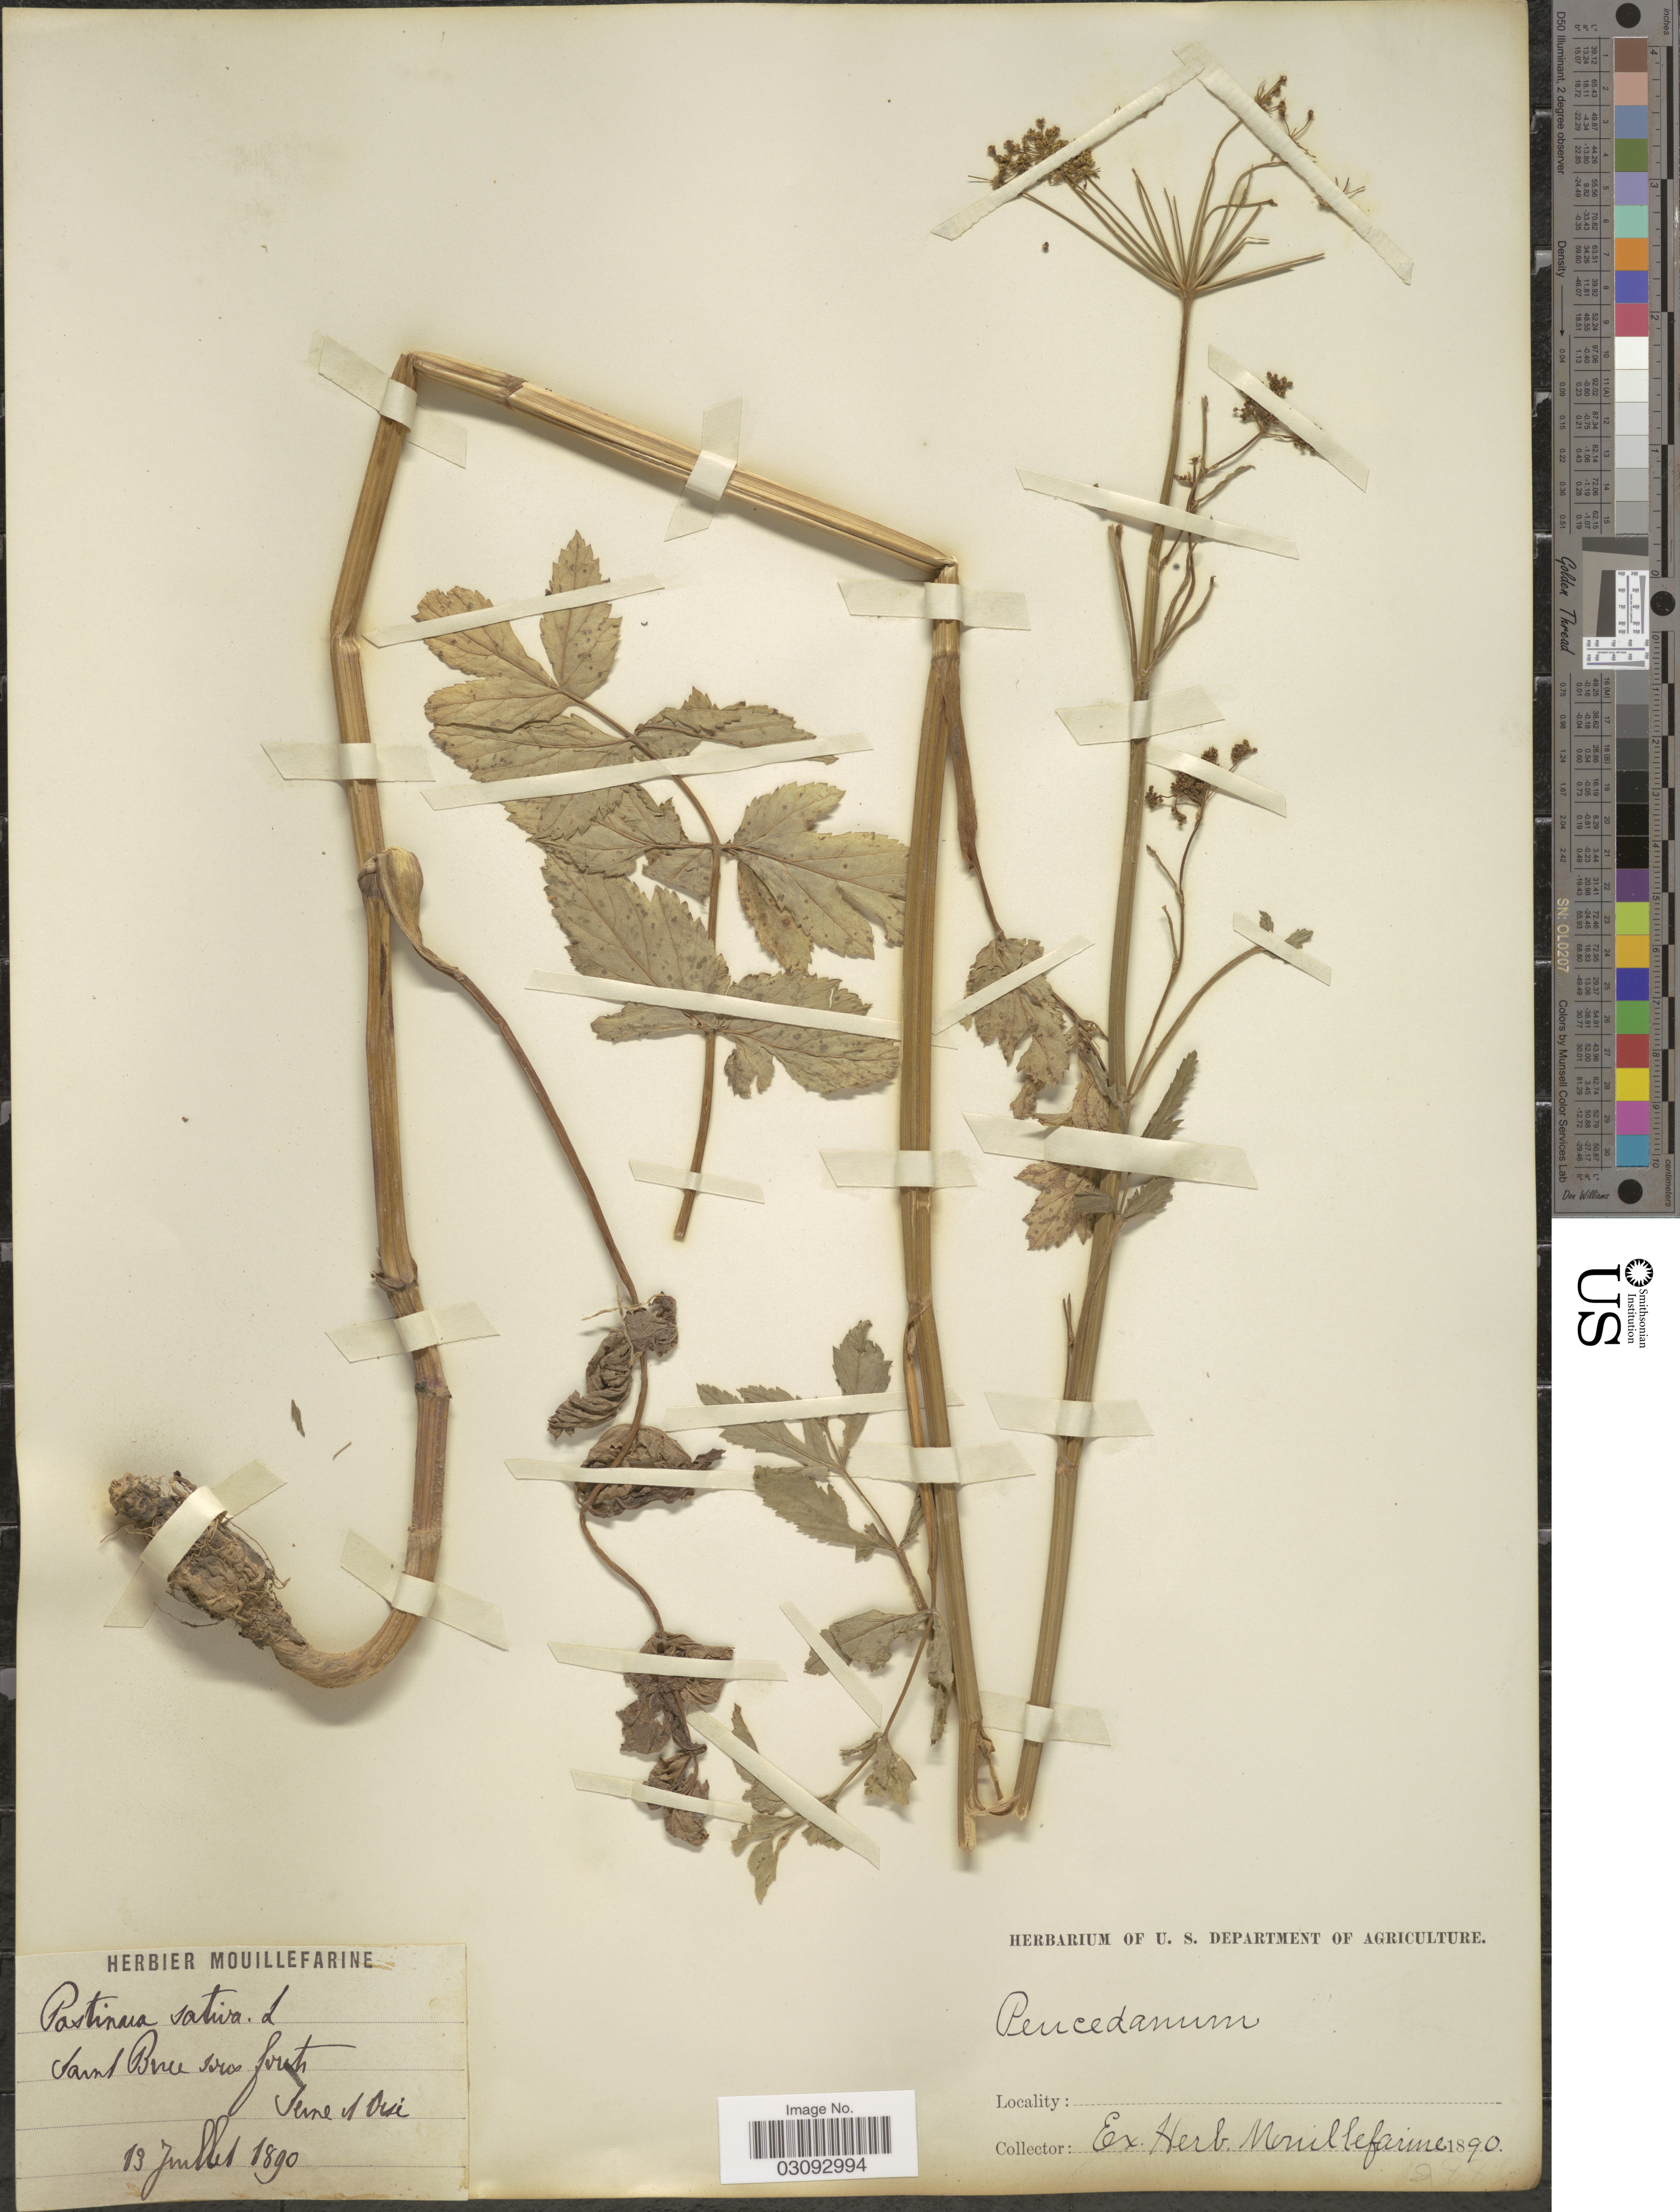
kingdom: Plantae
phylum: Tracheophyta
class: Magnoliopsida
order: Apiales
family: Apiaceae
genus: Peucedanum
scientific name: Peucedanum sp.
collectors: ex herb. Mouillefarine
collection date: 1890-07-13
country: France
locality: Saint Brice sous forets, Seine et Oise.